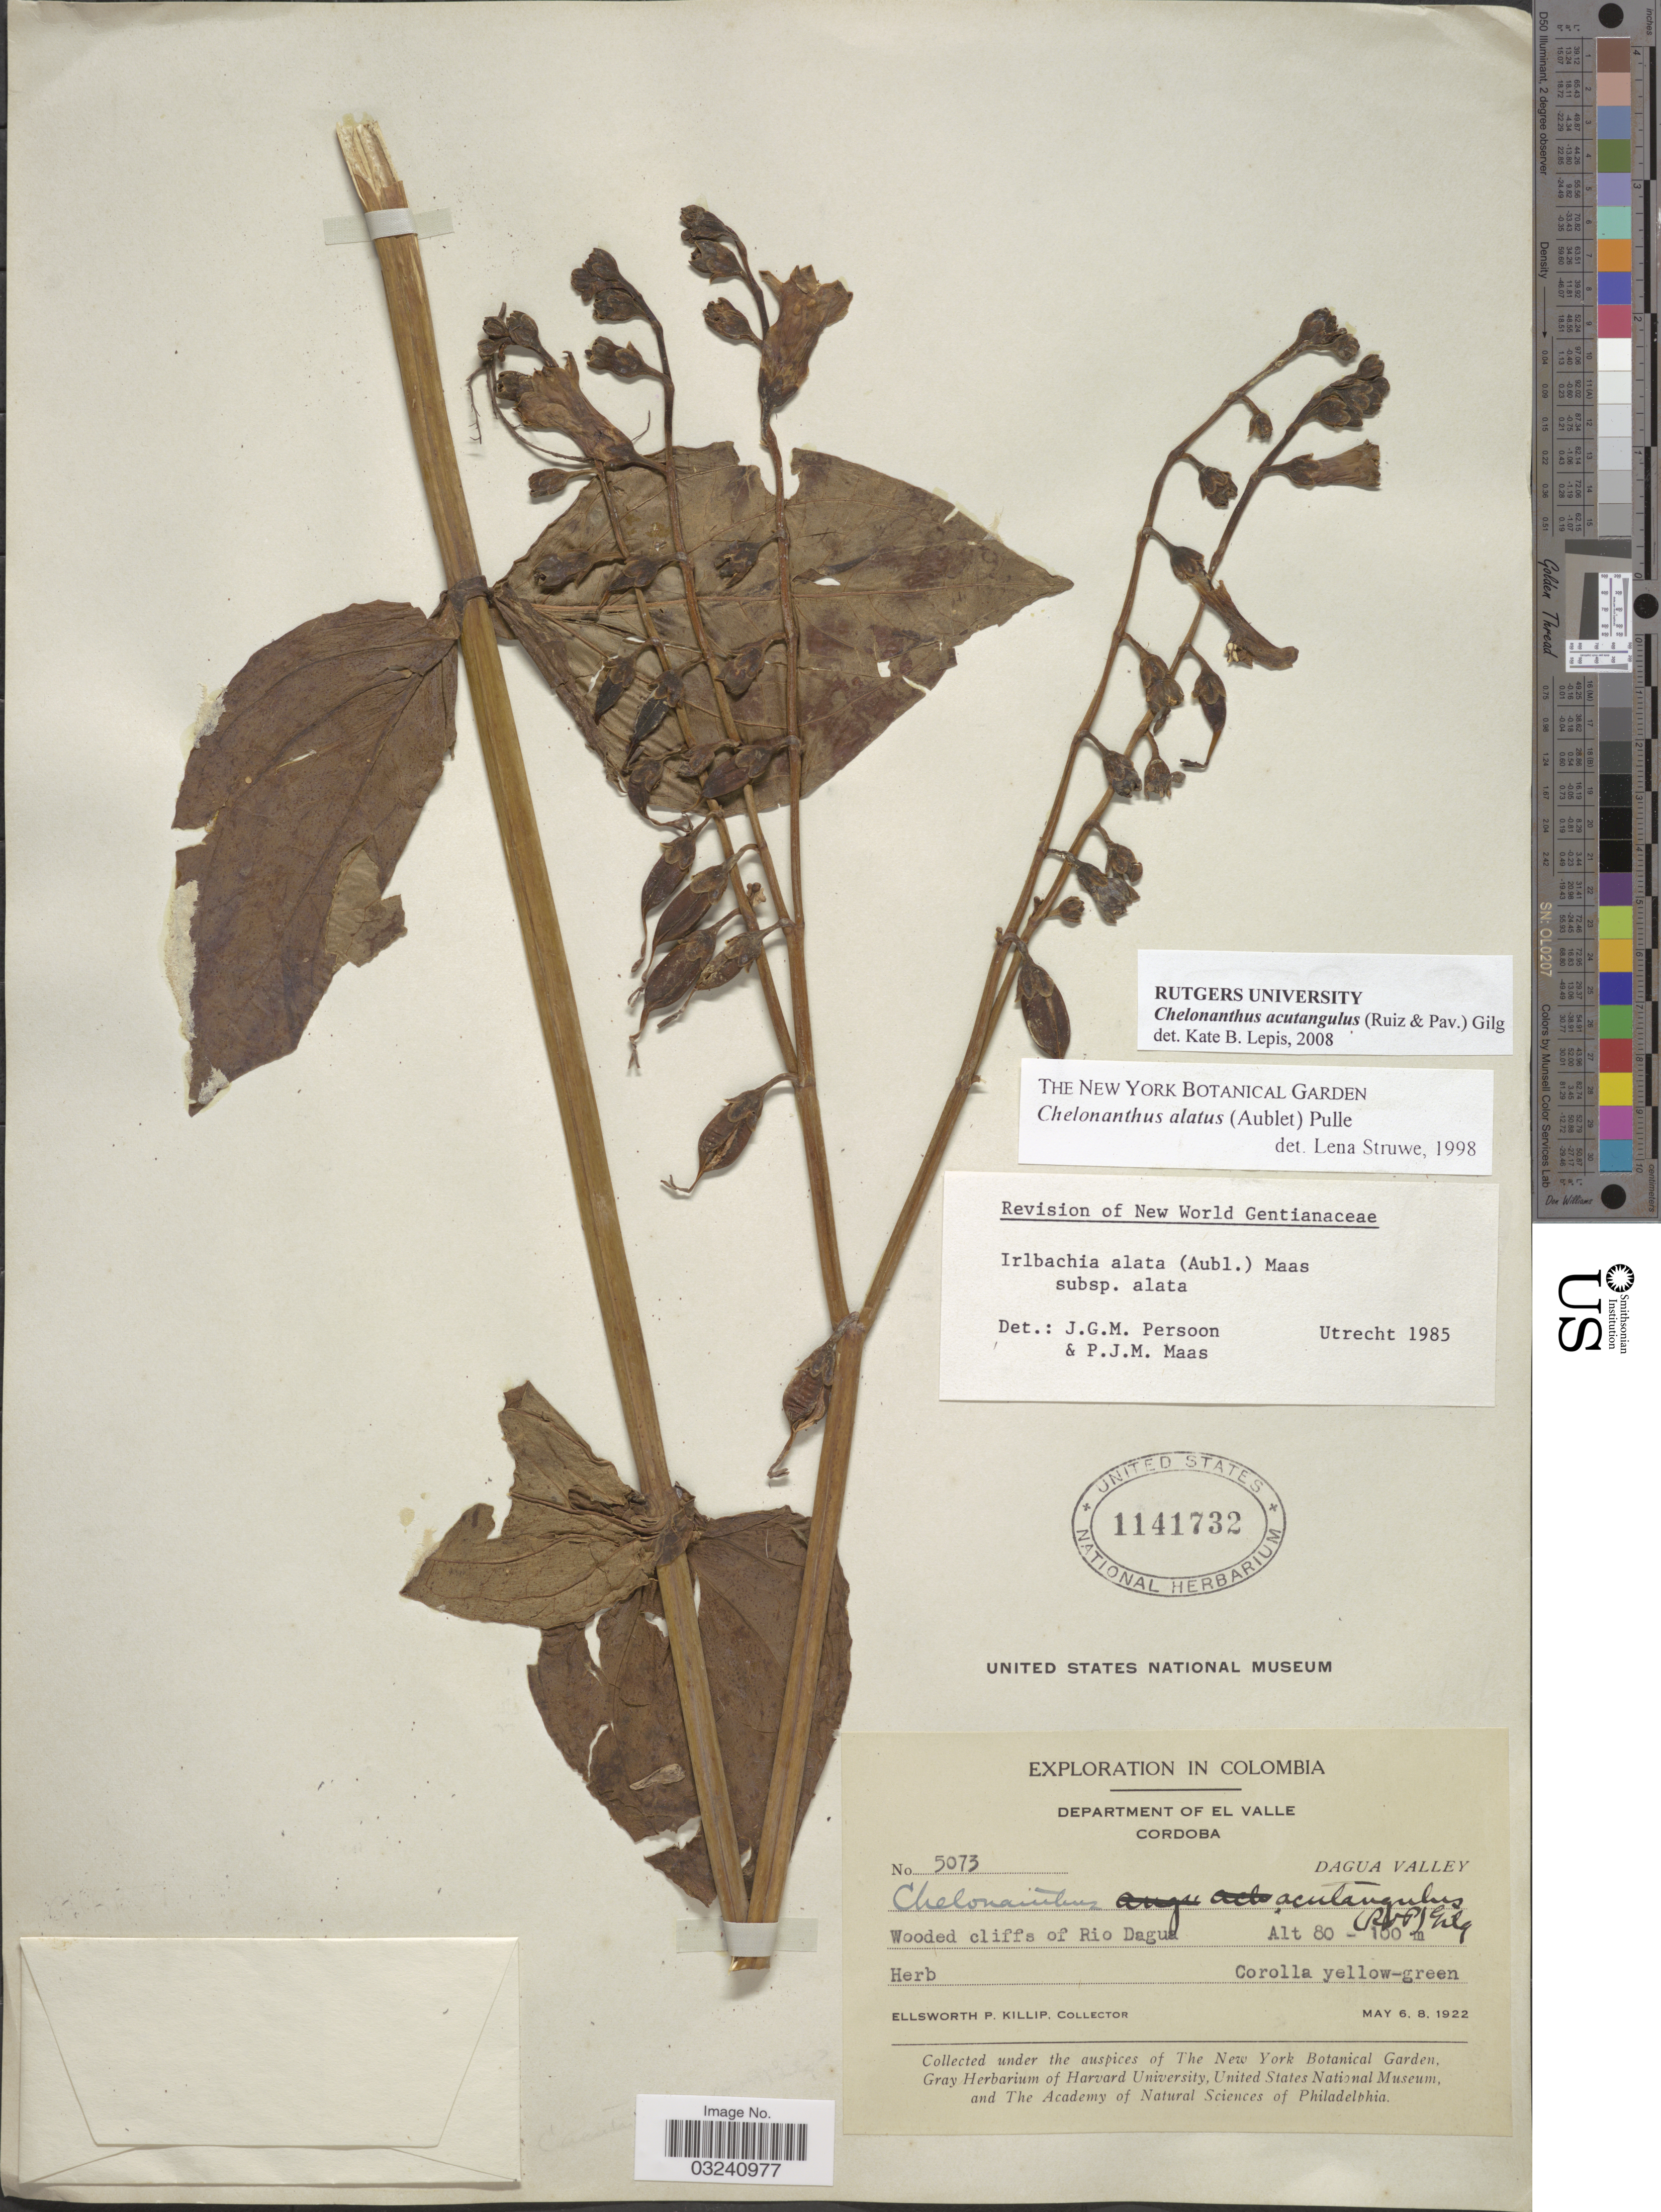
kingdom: Plantae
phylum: Tracheophyta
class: Magnoliopsida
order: Gentianales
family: Gentianaceae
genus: Chelonanthus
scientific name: Chelonanthus acutangulus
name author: (Ruiz & Pav.) Gilg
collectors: E. P. Killip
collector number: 5073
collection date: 1922-05-06/1922-05-08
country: Colombia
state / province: Valle del Cauca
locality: Department of El Valle. Cordoba. Dagua Valley. Wooded cliffs of Rio Dagua.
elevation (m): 80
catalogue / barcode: US 1141732